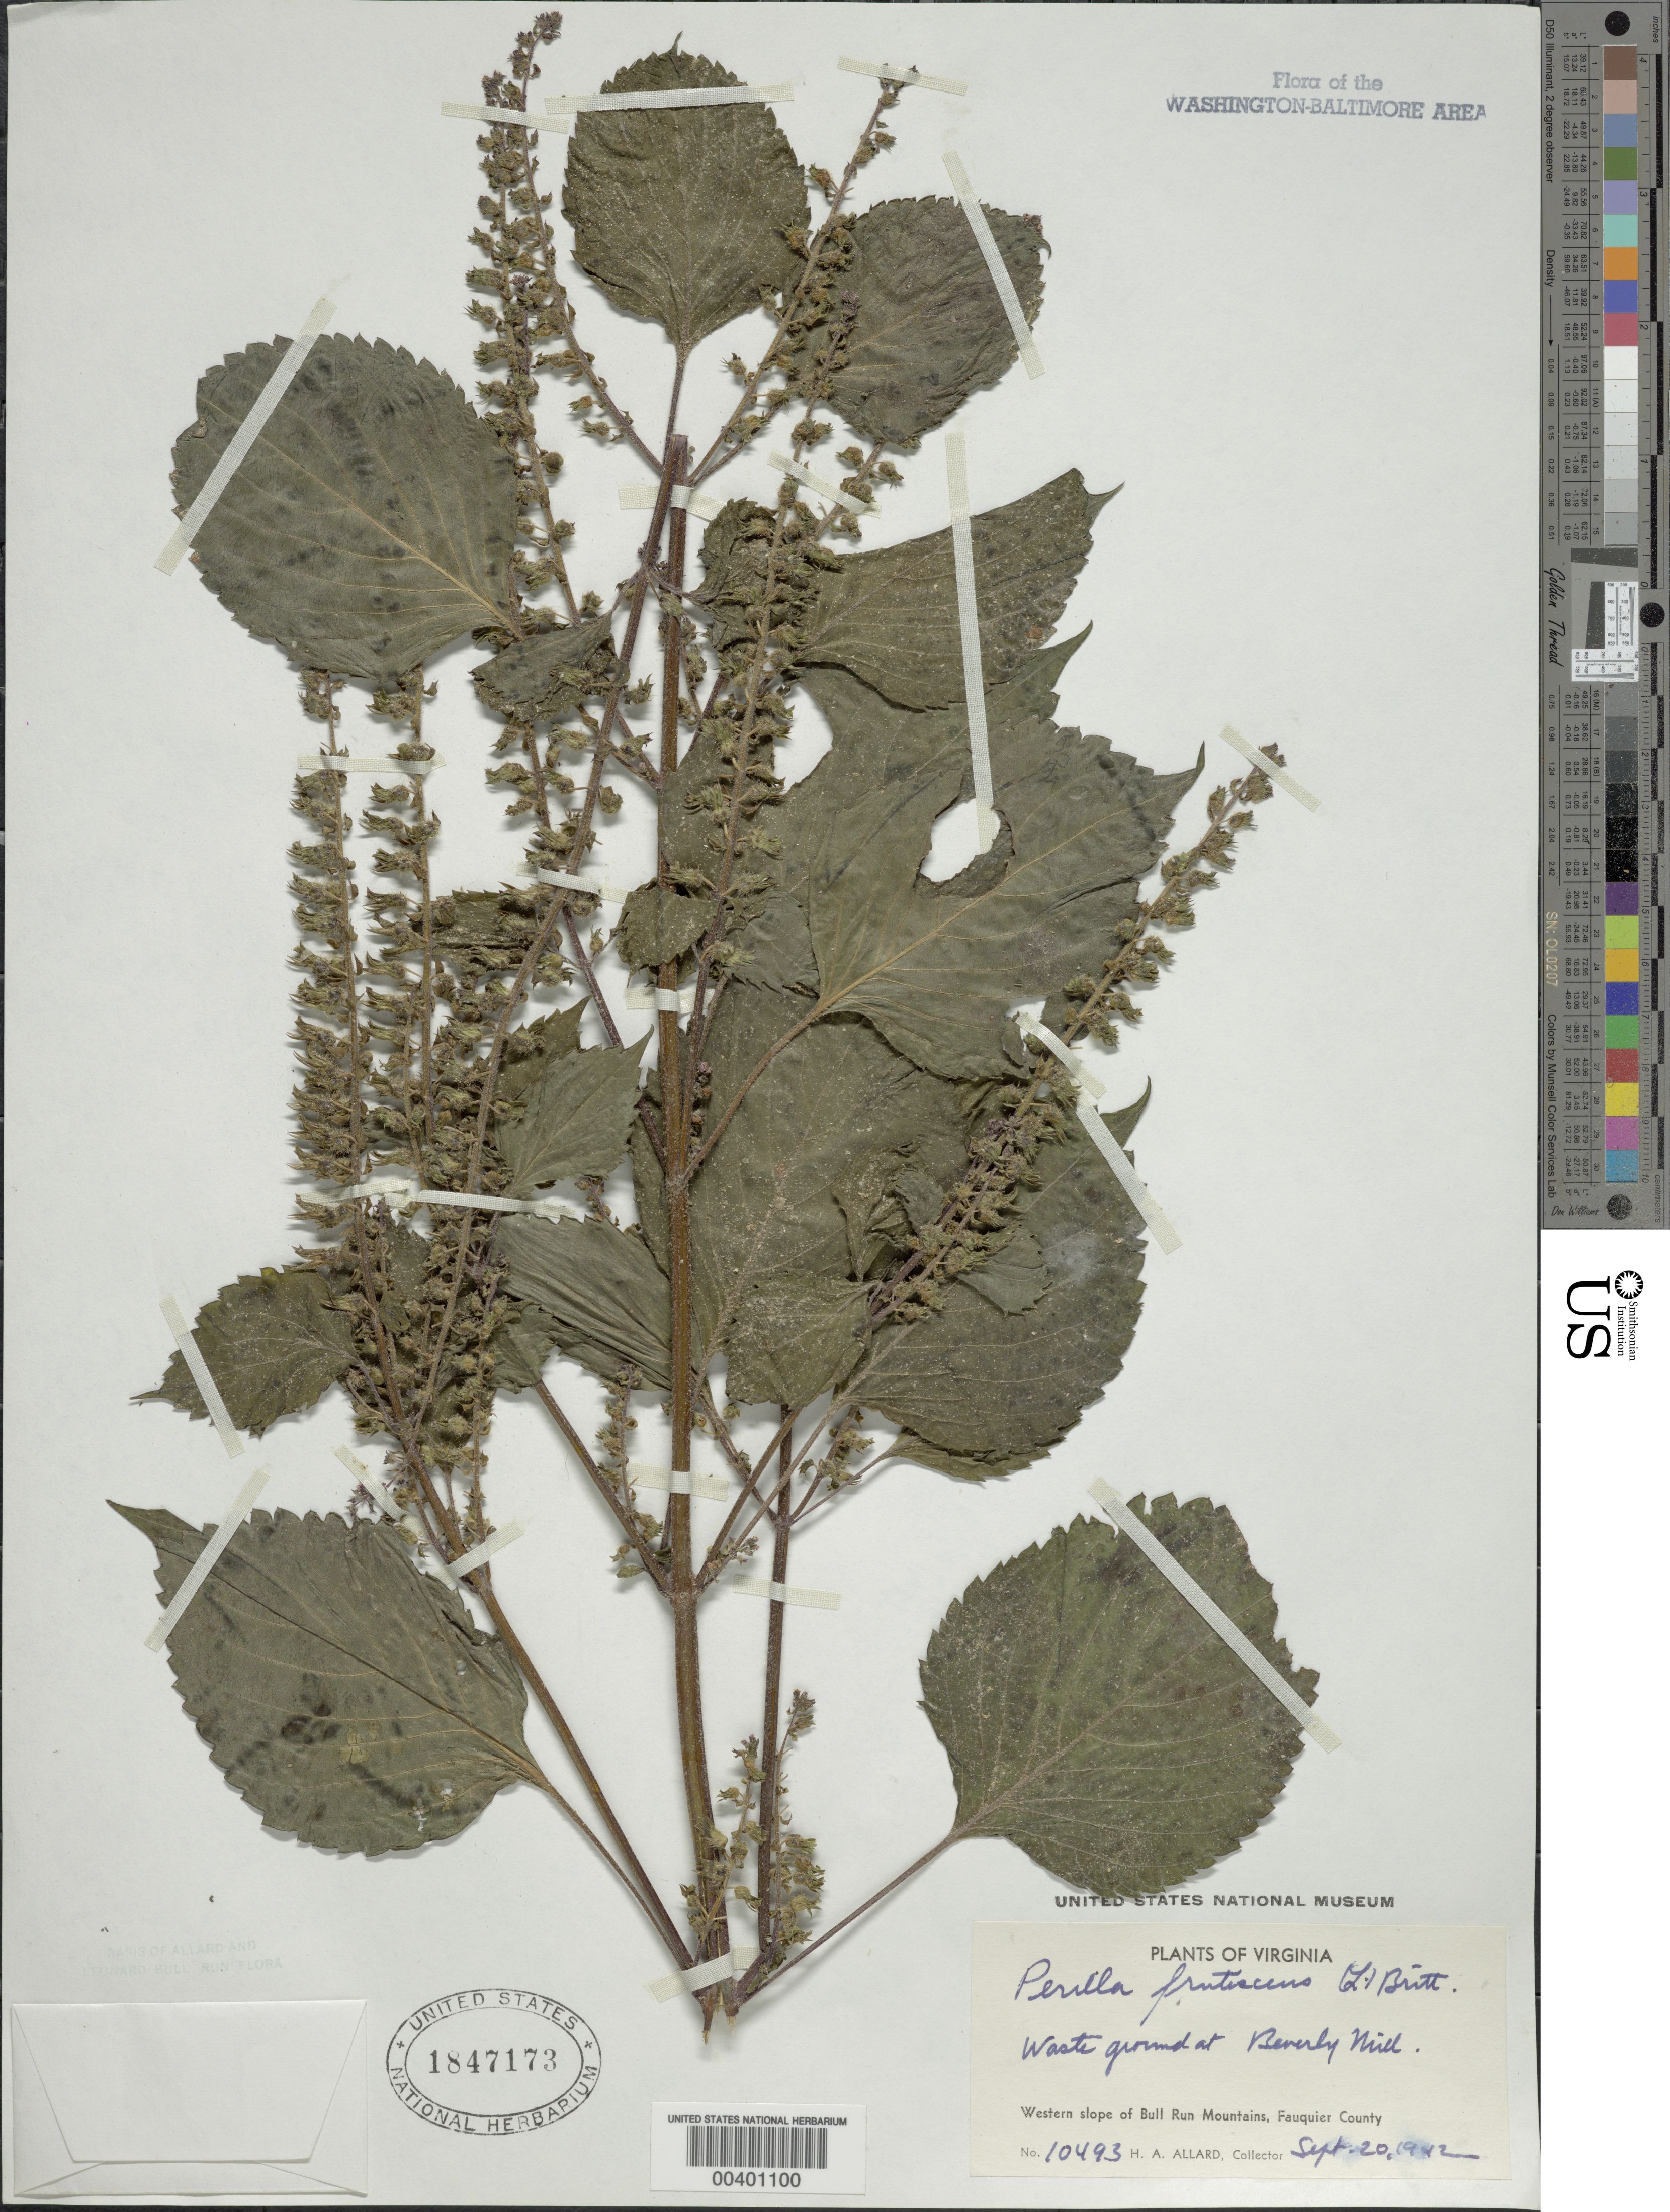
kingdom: Plantae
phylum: Tracheophyta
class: Magnoliopsida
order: Lamiales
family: Lamiaceae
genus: Perilla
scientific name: Perilla frutescens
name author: (L.) Britton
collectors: H. A. Allard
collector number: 10493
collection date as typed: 20 Sep 1942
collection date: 1942-09-20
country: United States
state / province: Virginia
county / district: Fauquier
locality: Beverley Mill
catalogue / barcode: US 1847173